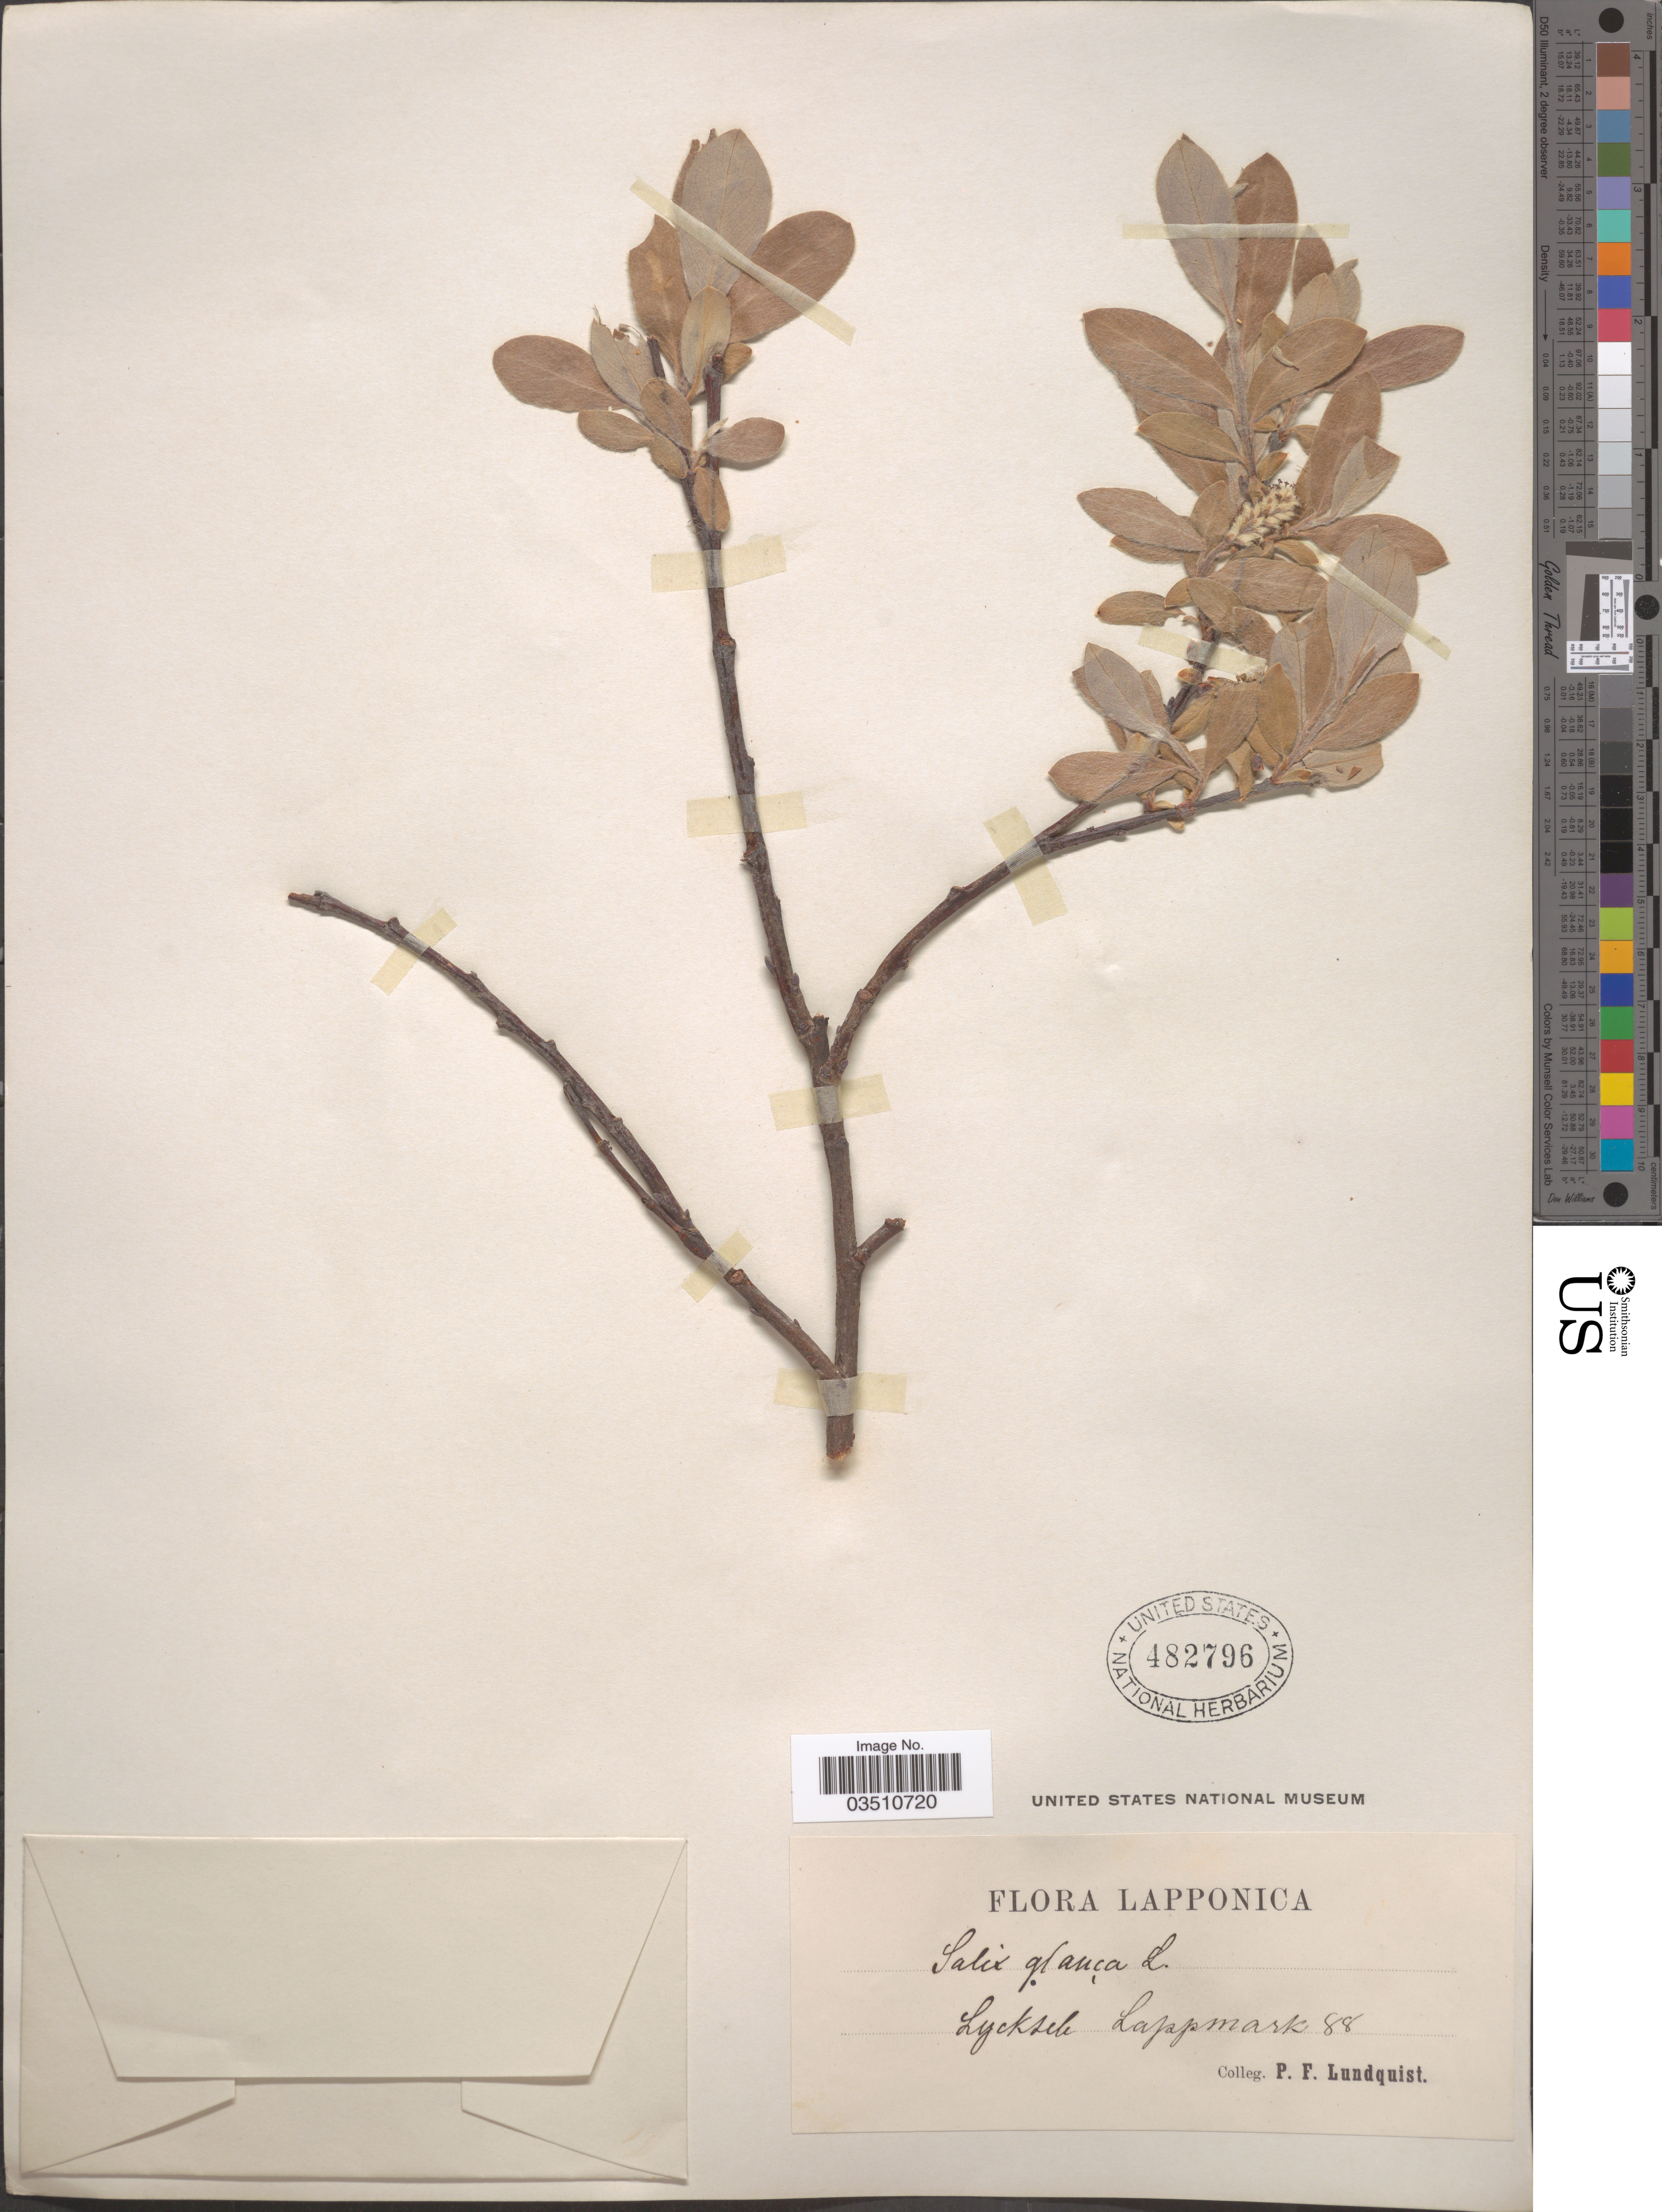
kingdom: Plantae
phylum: Tracheophyta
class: Magnoliopsida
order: Malpighiales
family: Salicaceae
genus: Salix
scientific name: Salix glauca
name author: L.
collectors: P. Lundquist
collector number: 88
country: Sweden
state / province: Västerbotten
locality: Lapponica. Lycksele Lappmark.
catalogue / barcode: US 482796